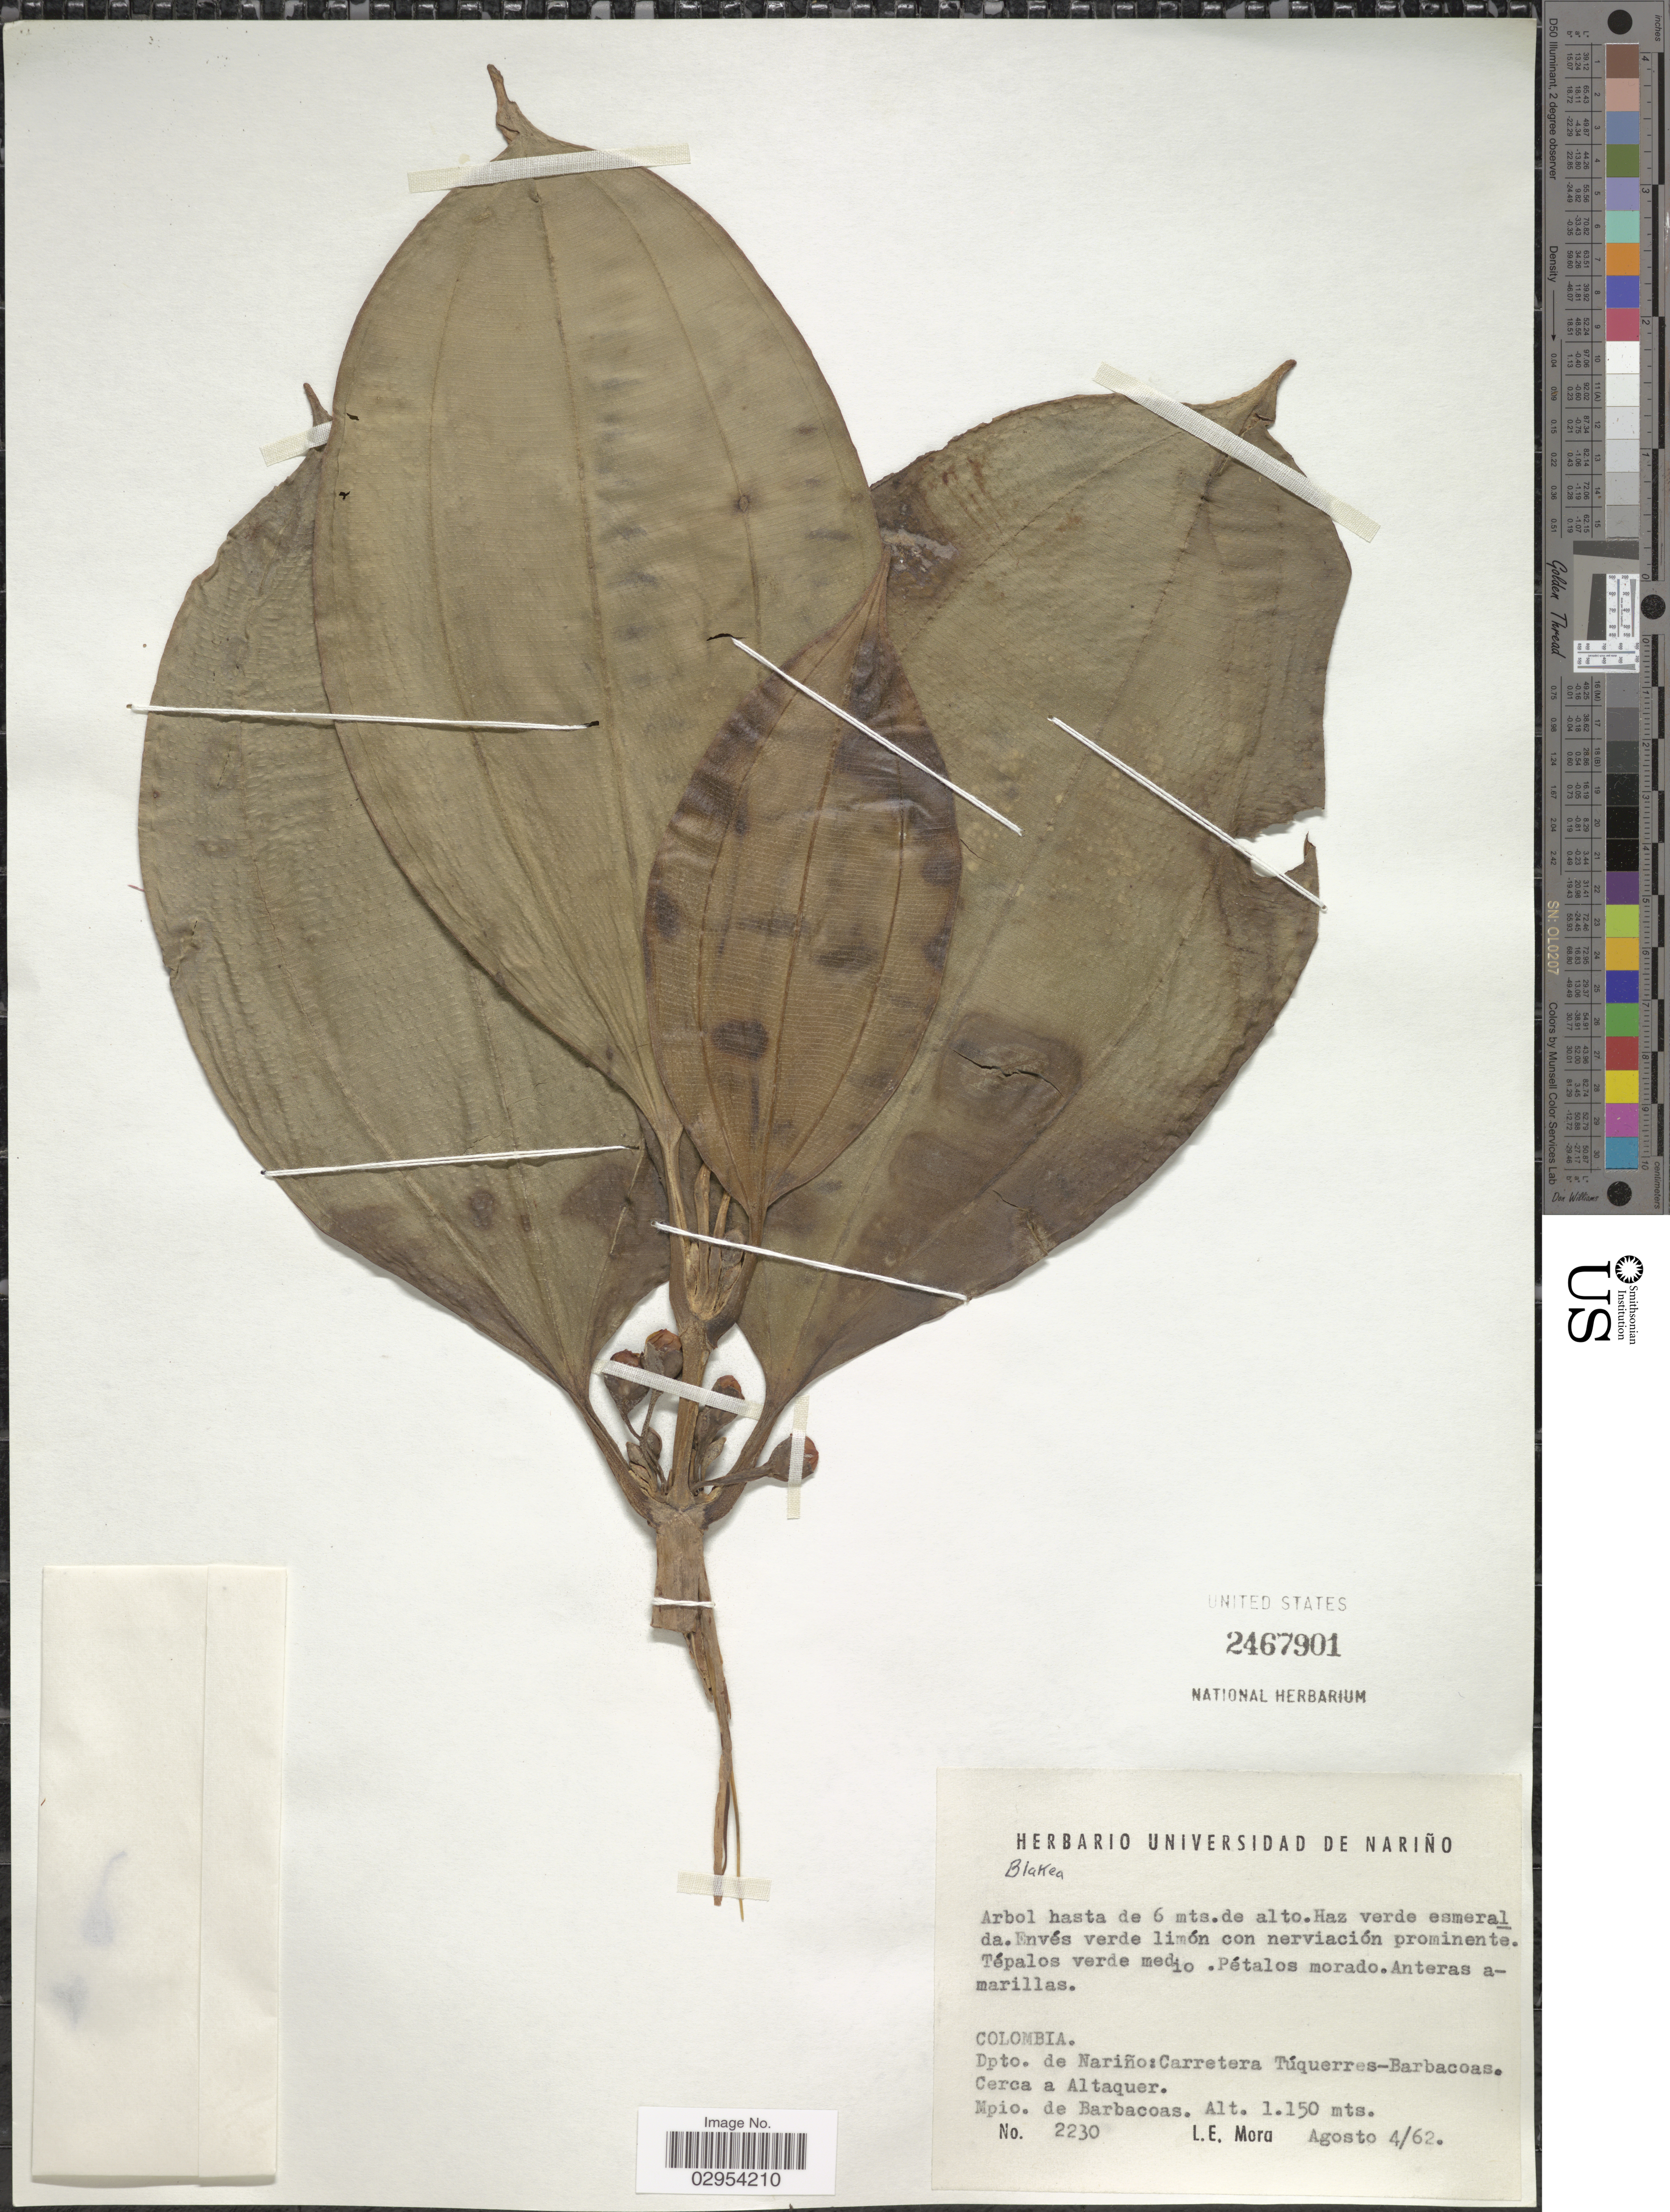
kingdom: Plantae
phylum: Tracheophyta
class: Magnoliopsida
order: Myrtales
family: Melastomataceae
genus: Topobea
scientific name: Topobea latifolia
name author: Triana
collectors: L. Mora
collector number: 2230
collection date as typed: Transcribed d/m/y: 4/8/62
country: Colombia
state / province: Nariño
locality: Dpto. de Nariño: Carretera Túquerres-Barbacoas. Cerca a Altaquer. Mpio. de Barbacoas.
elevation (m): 1150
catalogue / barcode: US 2467901